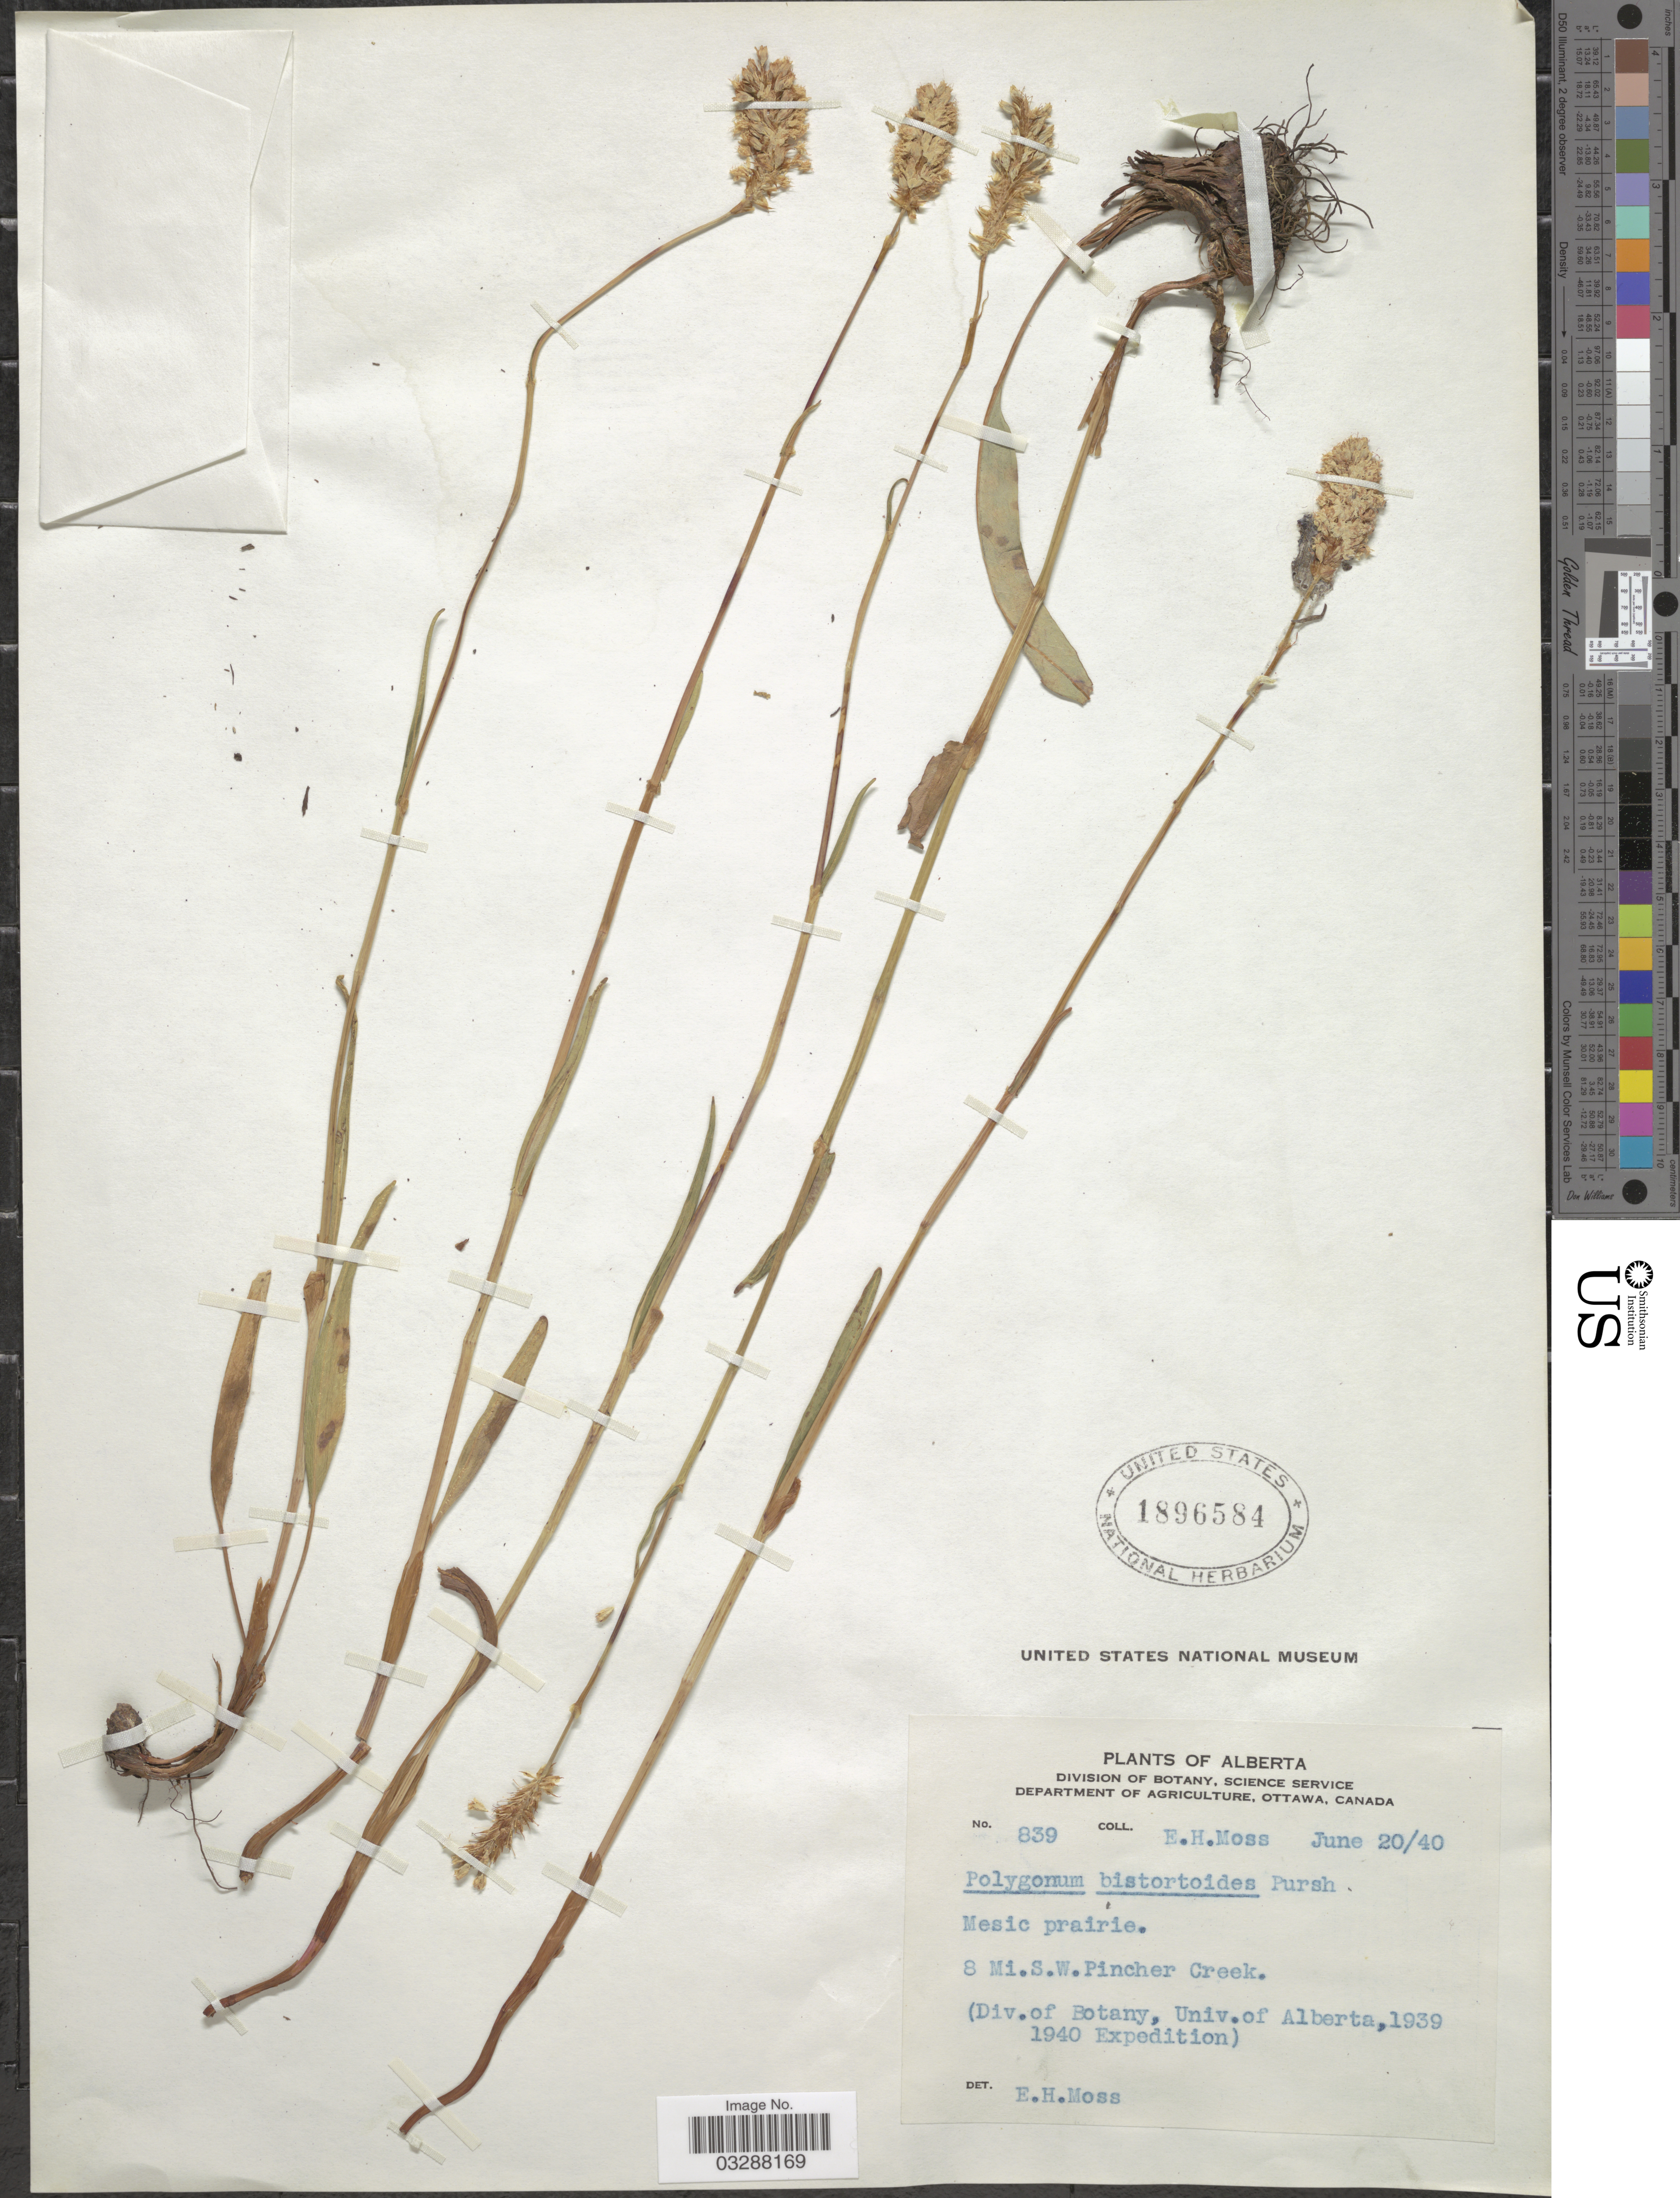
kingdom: Plantae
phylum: Tracheophyta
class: Magnoliopsida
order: Caryophyllales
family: Polygonaceae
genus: Bistorta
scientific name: Bistorta bistortoides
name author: (Pursh) Small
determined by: Strong, Mark T., (BOT), Smithsonian Institution - National Museum of Natural History (UNITED STATES)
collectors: E. Moss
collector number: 839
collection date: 1940-06-20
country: Canada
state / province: Alberta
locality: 8 mi. S.W. Pincher Creek.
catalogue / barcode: US 1896584